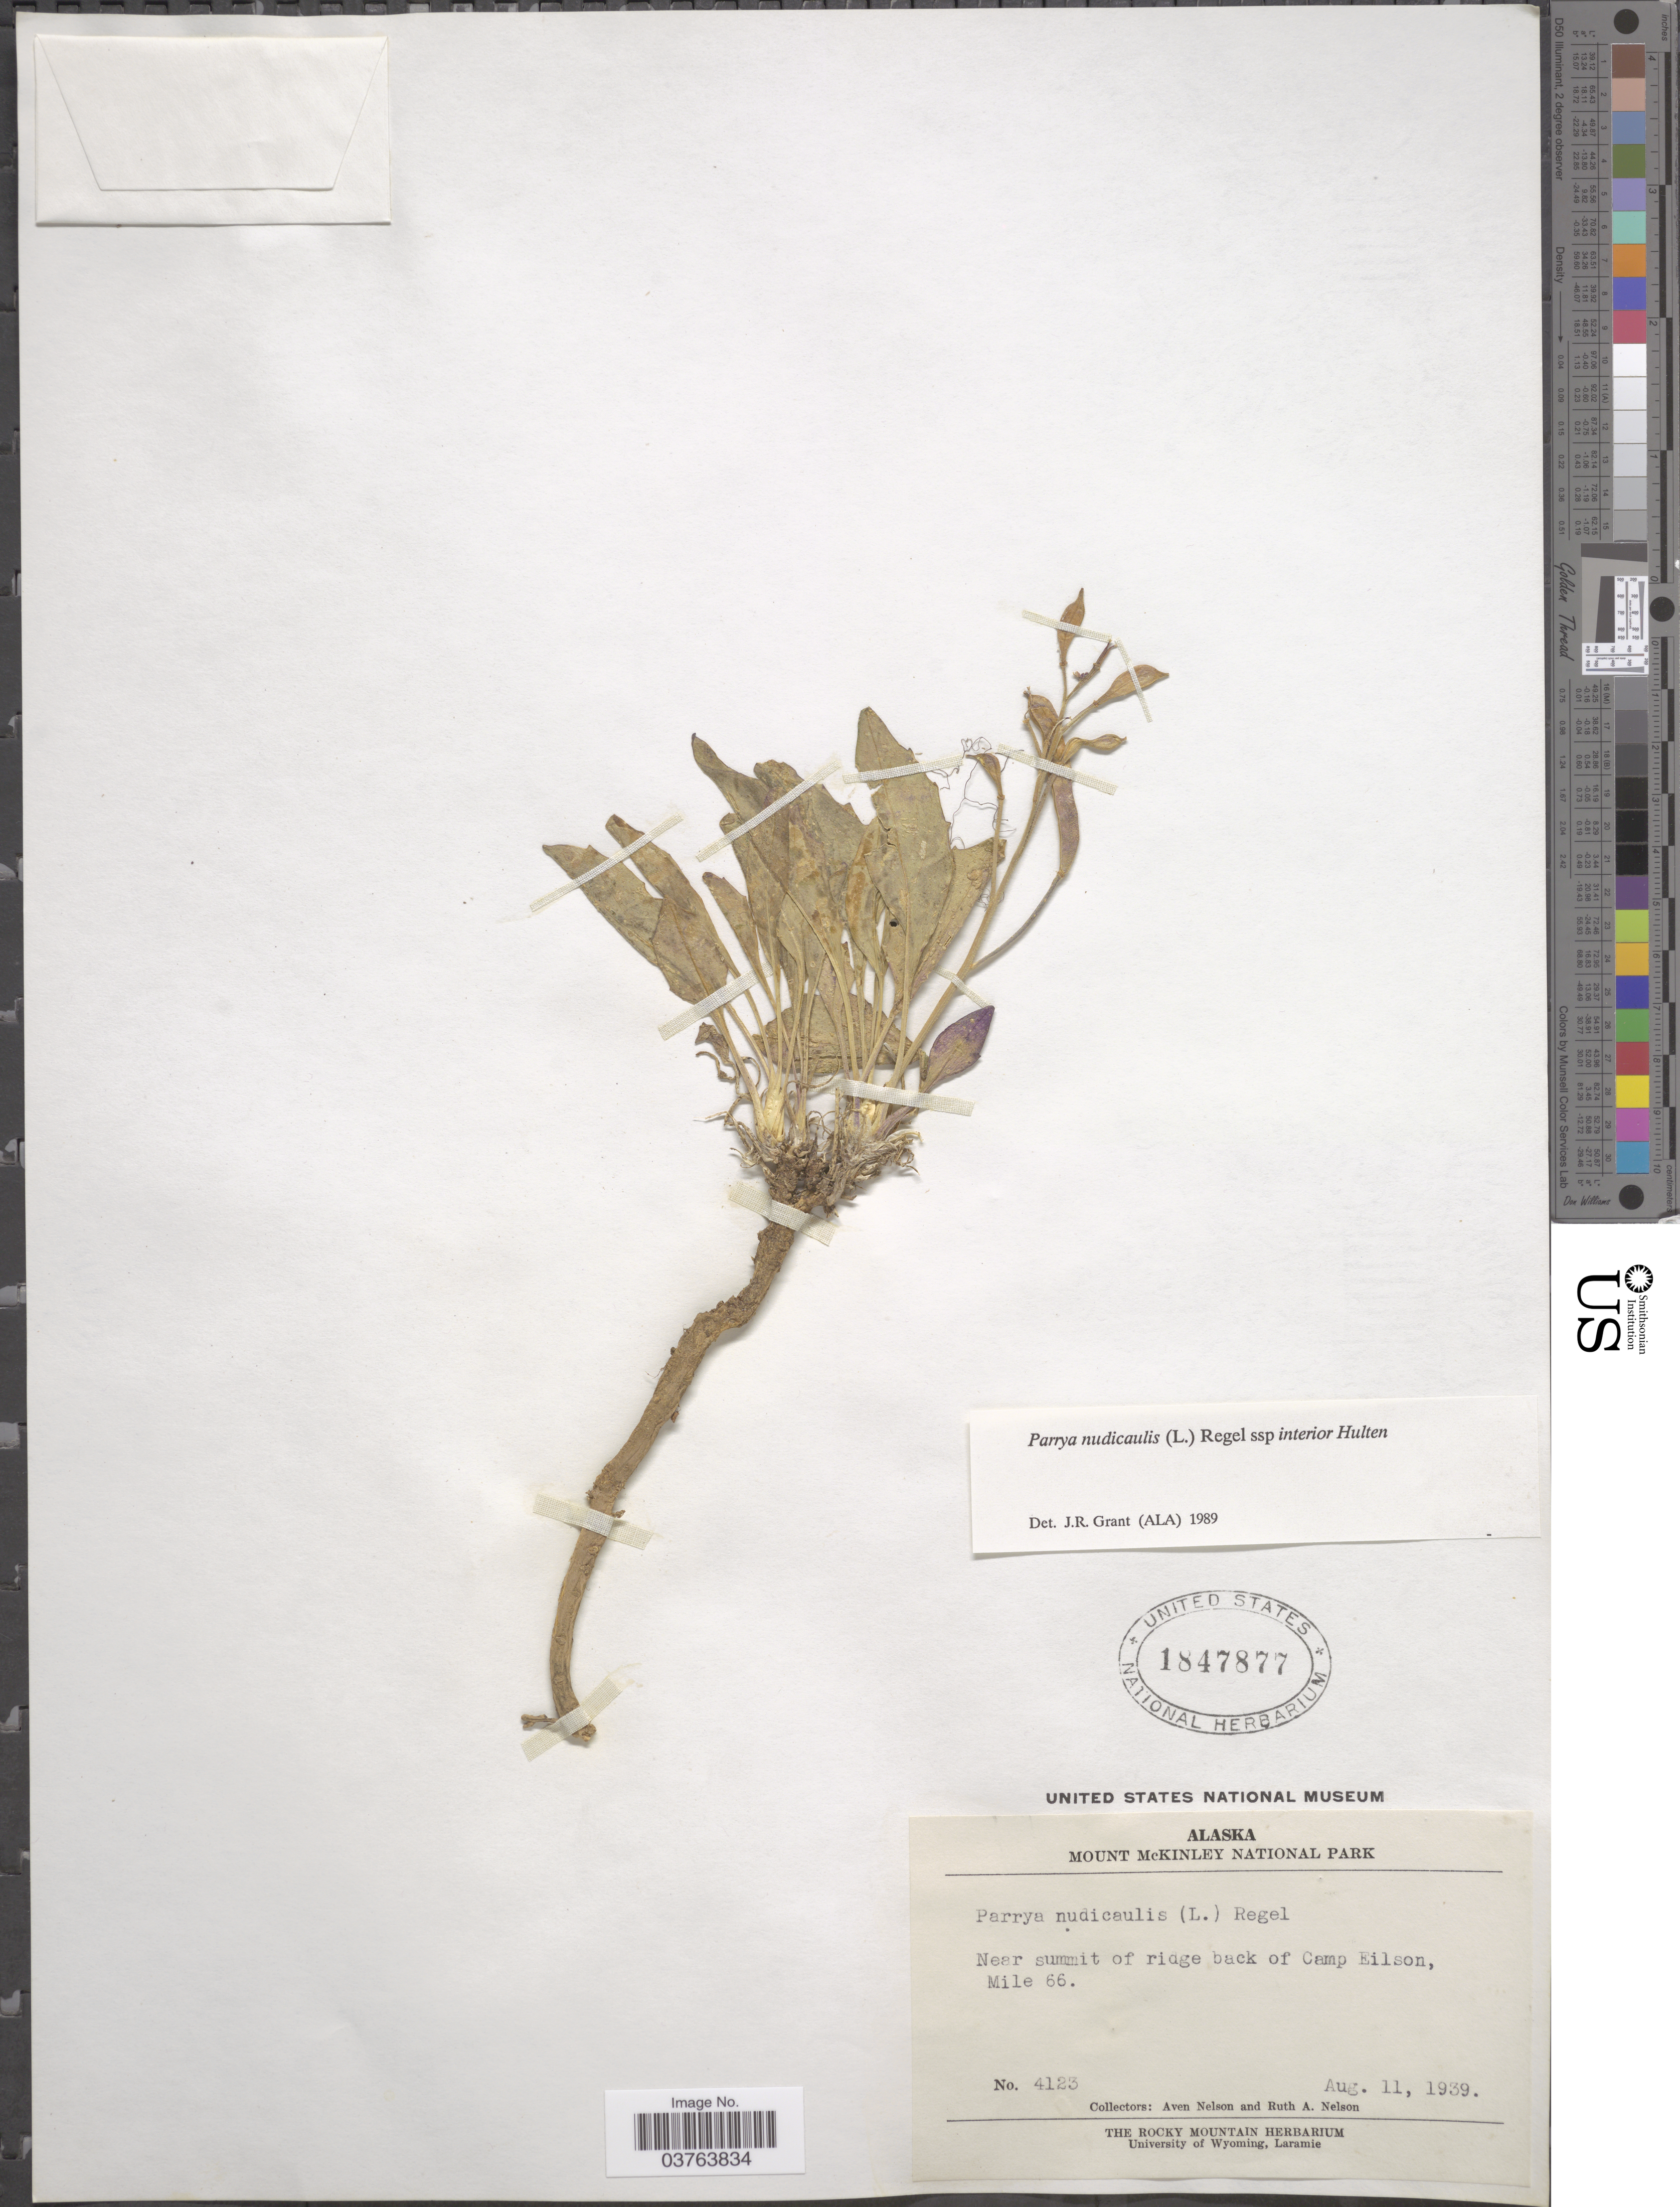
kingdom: Plantae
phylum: Tracheophyta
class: Magnoliopsida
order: Brassicales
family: Brassicaceae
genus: Parrya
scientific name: Parrya nudicaulis subsp. interior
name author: Hultén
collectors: A. Nelson & R. A. Nelson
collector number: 4123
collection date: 1939-08-11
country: United States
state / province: Alaska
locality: Mount McKinley National Park. Near summit of ridge back of Camp Eilson, Mile 66.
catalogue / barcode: US 1847877